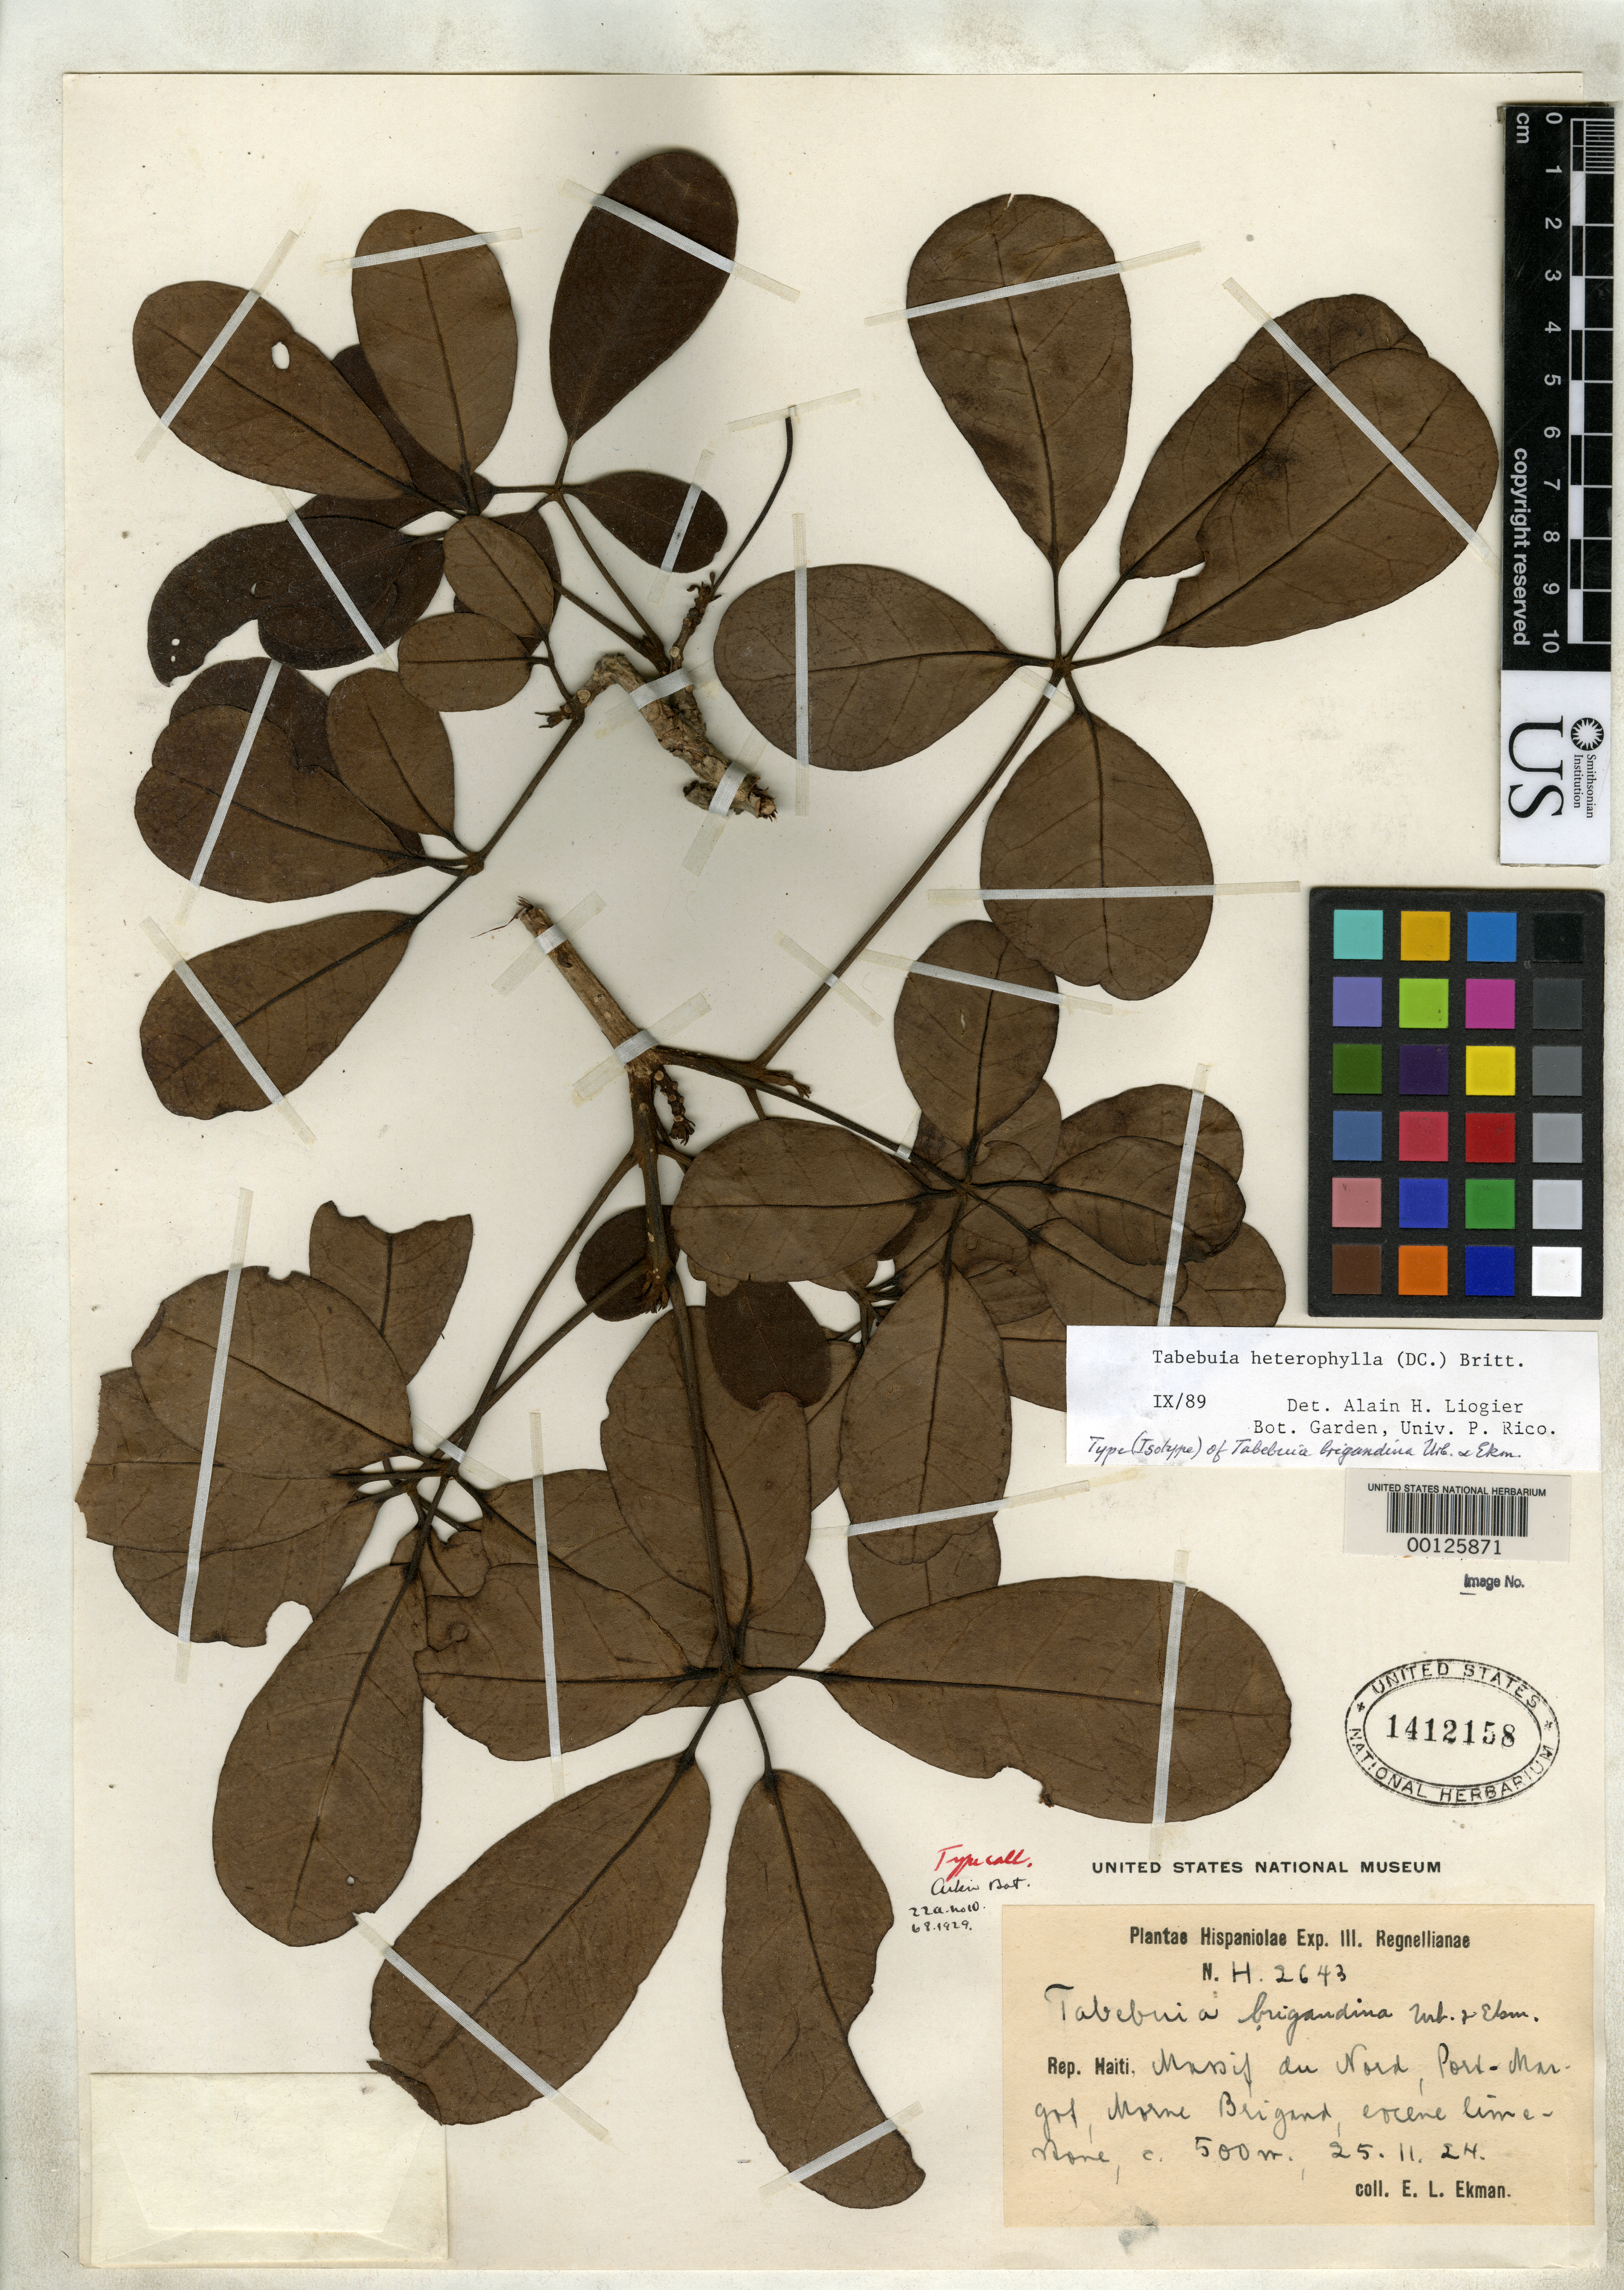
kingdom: Plantae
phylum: Tracheophyta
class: Magnoliopsida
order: Lamiales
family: Bignoniaceae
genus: Tabebuia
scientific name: Tabebuia brigandina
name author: Urb. & Ekman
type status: Isotype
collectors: E. L. Ekman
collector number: H 2643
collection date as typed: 25 Nov 1924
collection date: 1924-11-25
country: Haiti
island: Hispaniola Island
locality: Massif du Nord near Bayeux.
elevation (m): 500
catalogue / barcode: US 1412158